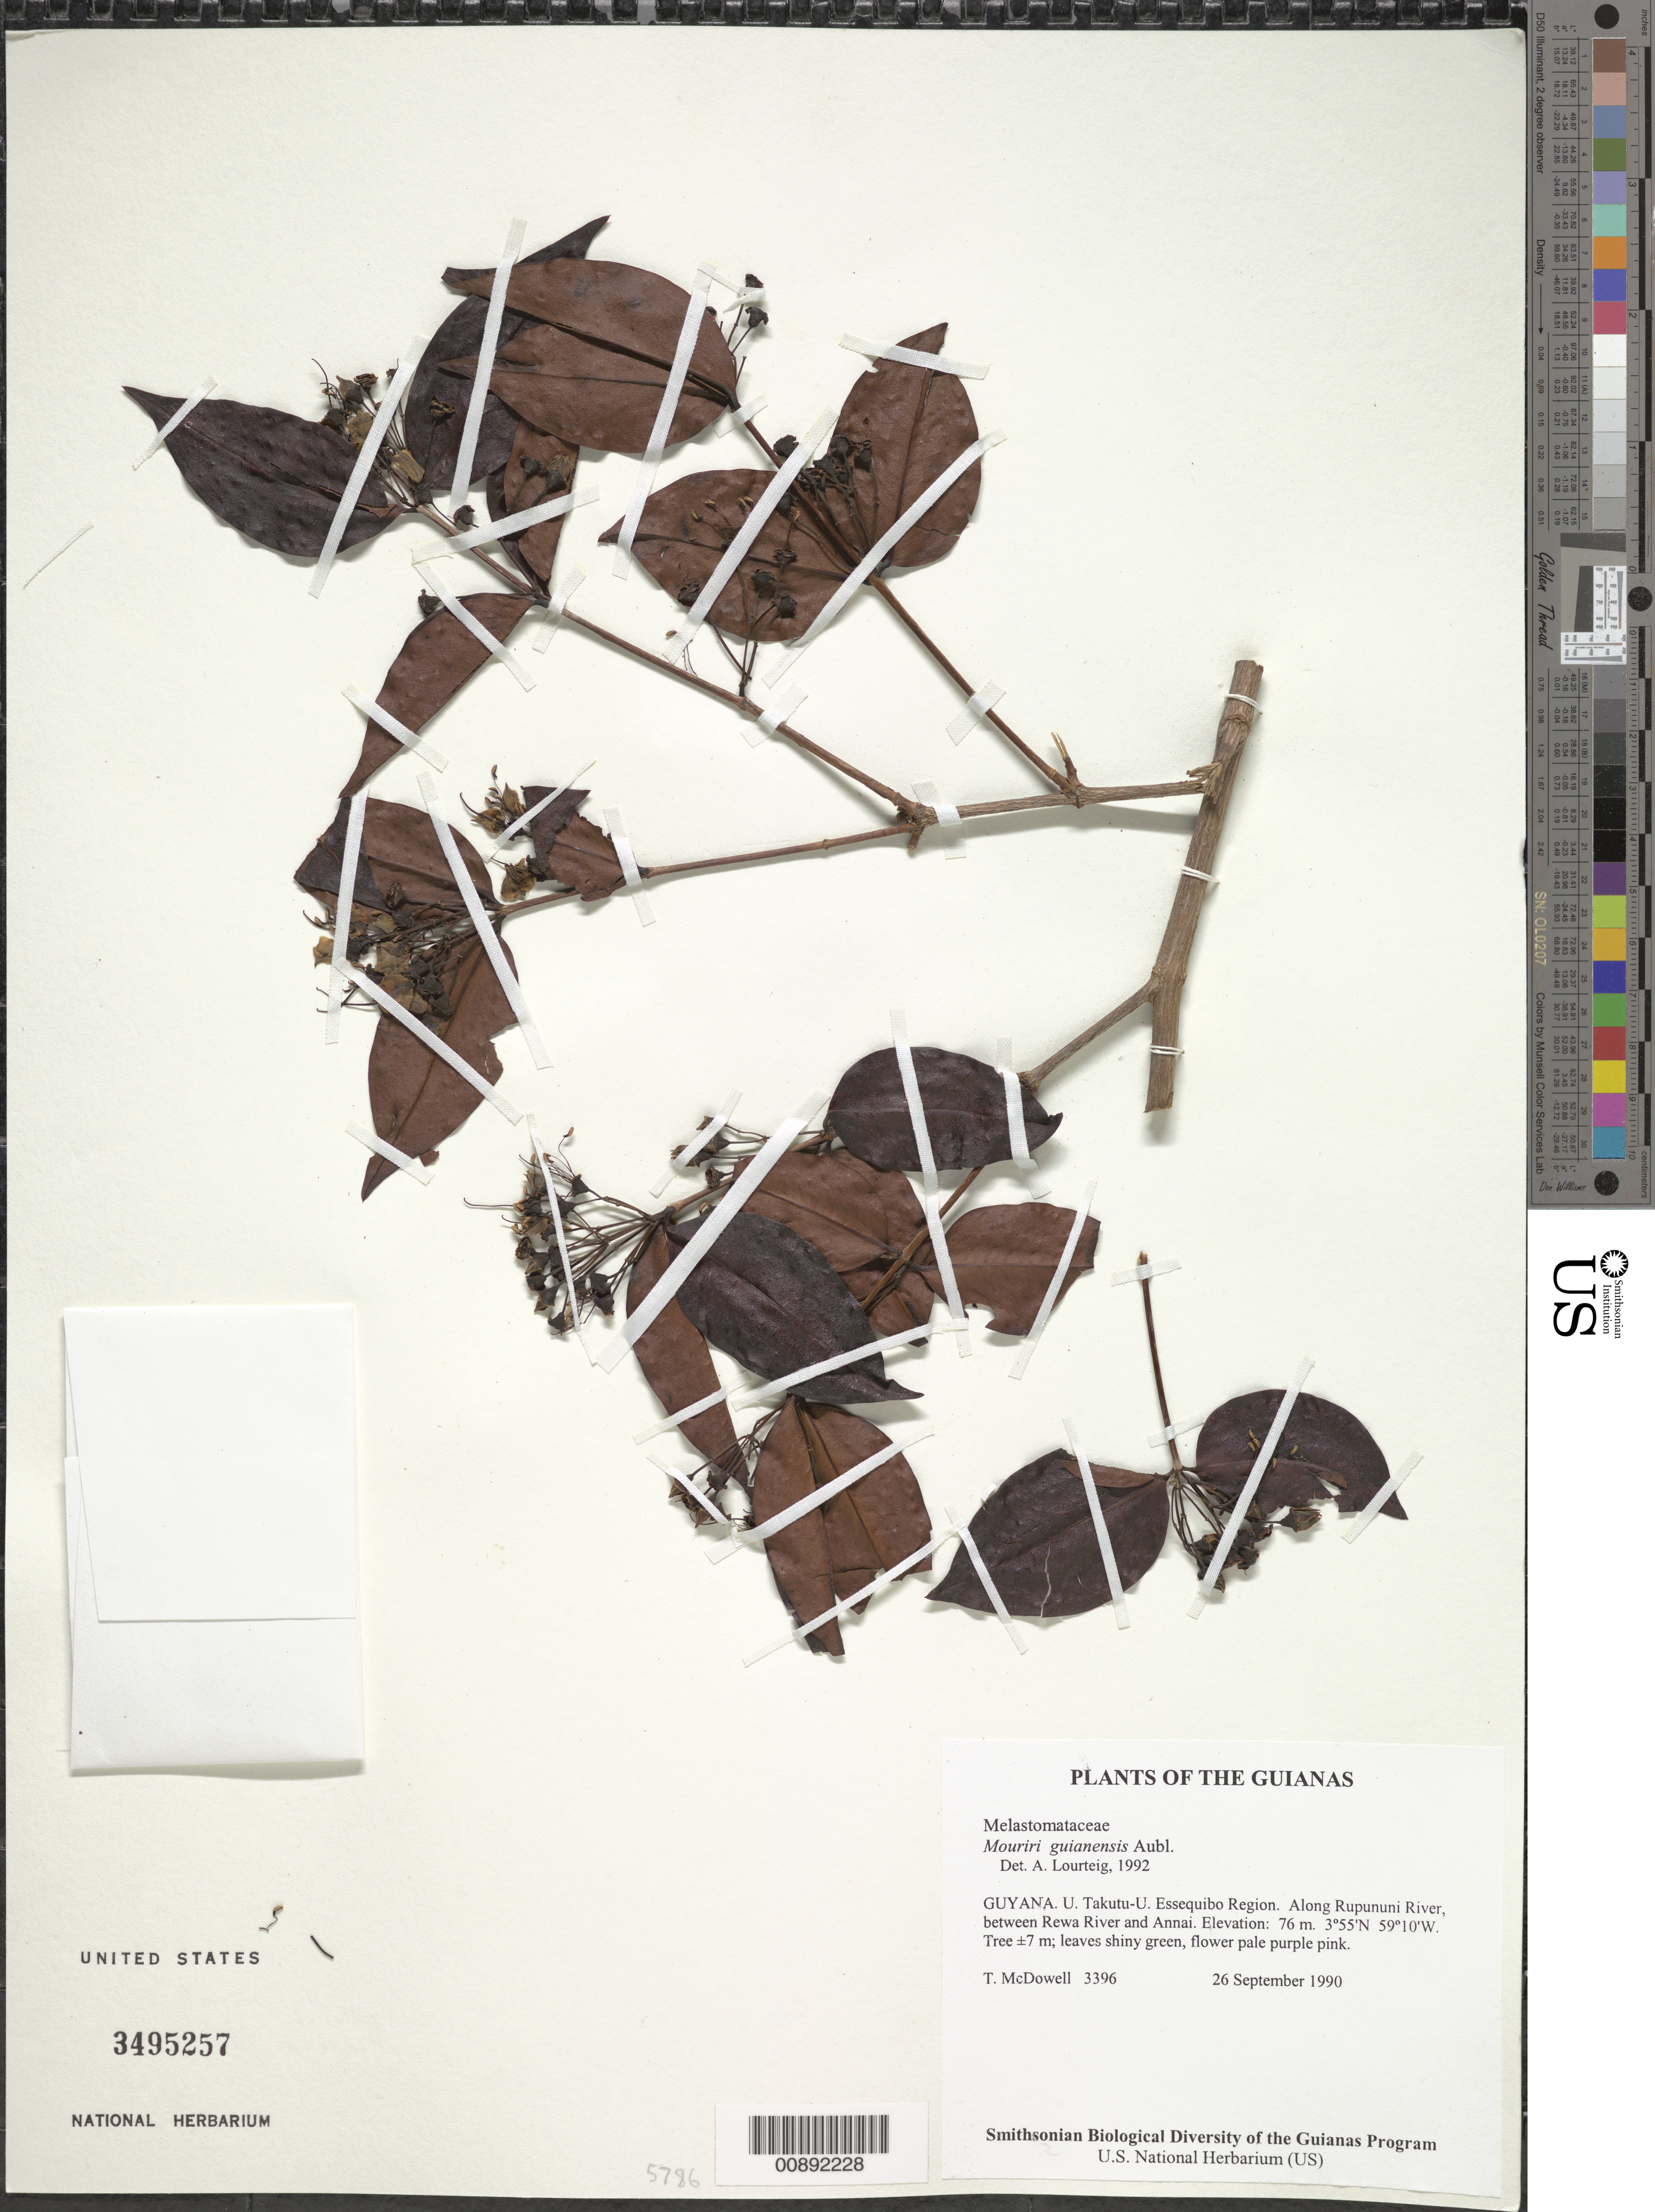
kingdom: Plantae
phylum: Tracheophyta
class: Magnoliopsida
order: Myrtales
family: Melastomataceae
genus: Mouriri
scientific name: Mouriri guianensis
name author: Aubl.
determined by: Lourteig, A.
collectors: T. McDowell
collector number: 3396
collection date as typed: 26 September 1990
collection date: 1990-09-26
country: Guyana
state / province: U. Takutu-U. Essequibo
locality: Along Rupununi River, between Rewa River and Annai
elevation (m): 76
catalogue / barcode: US 3495257